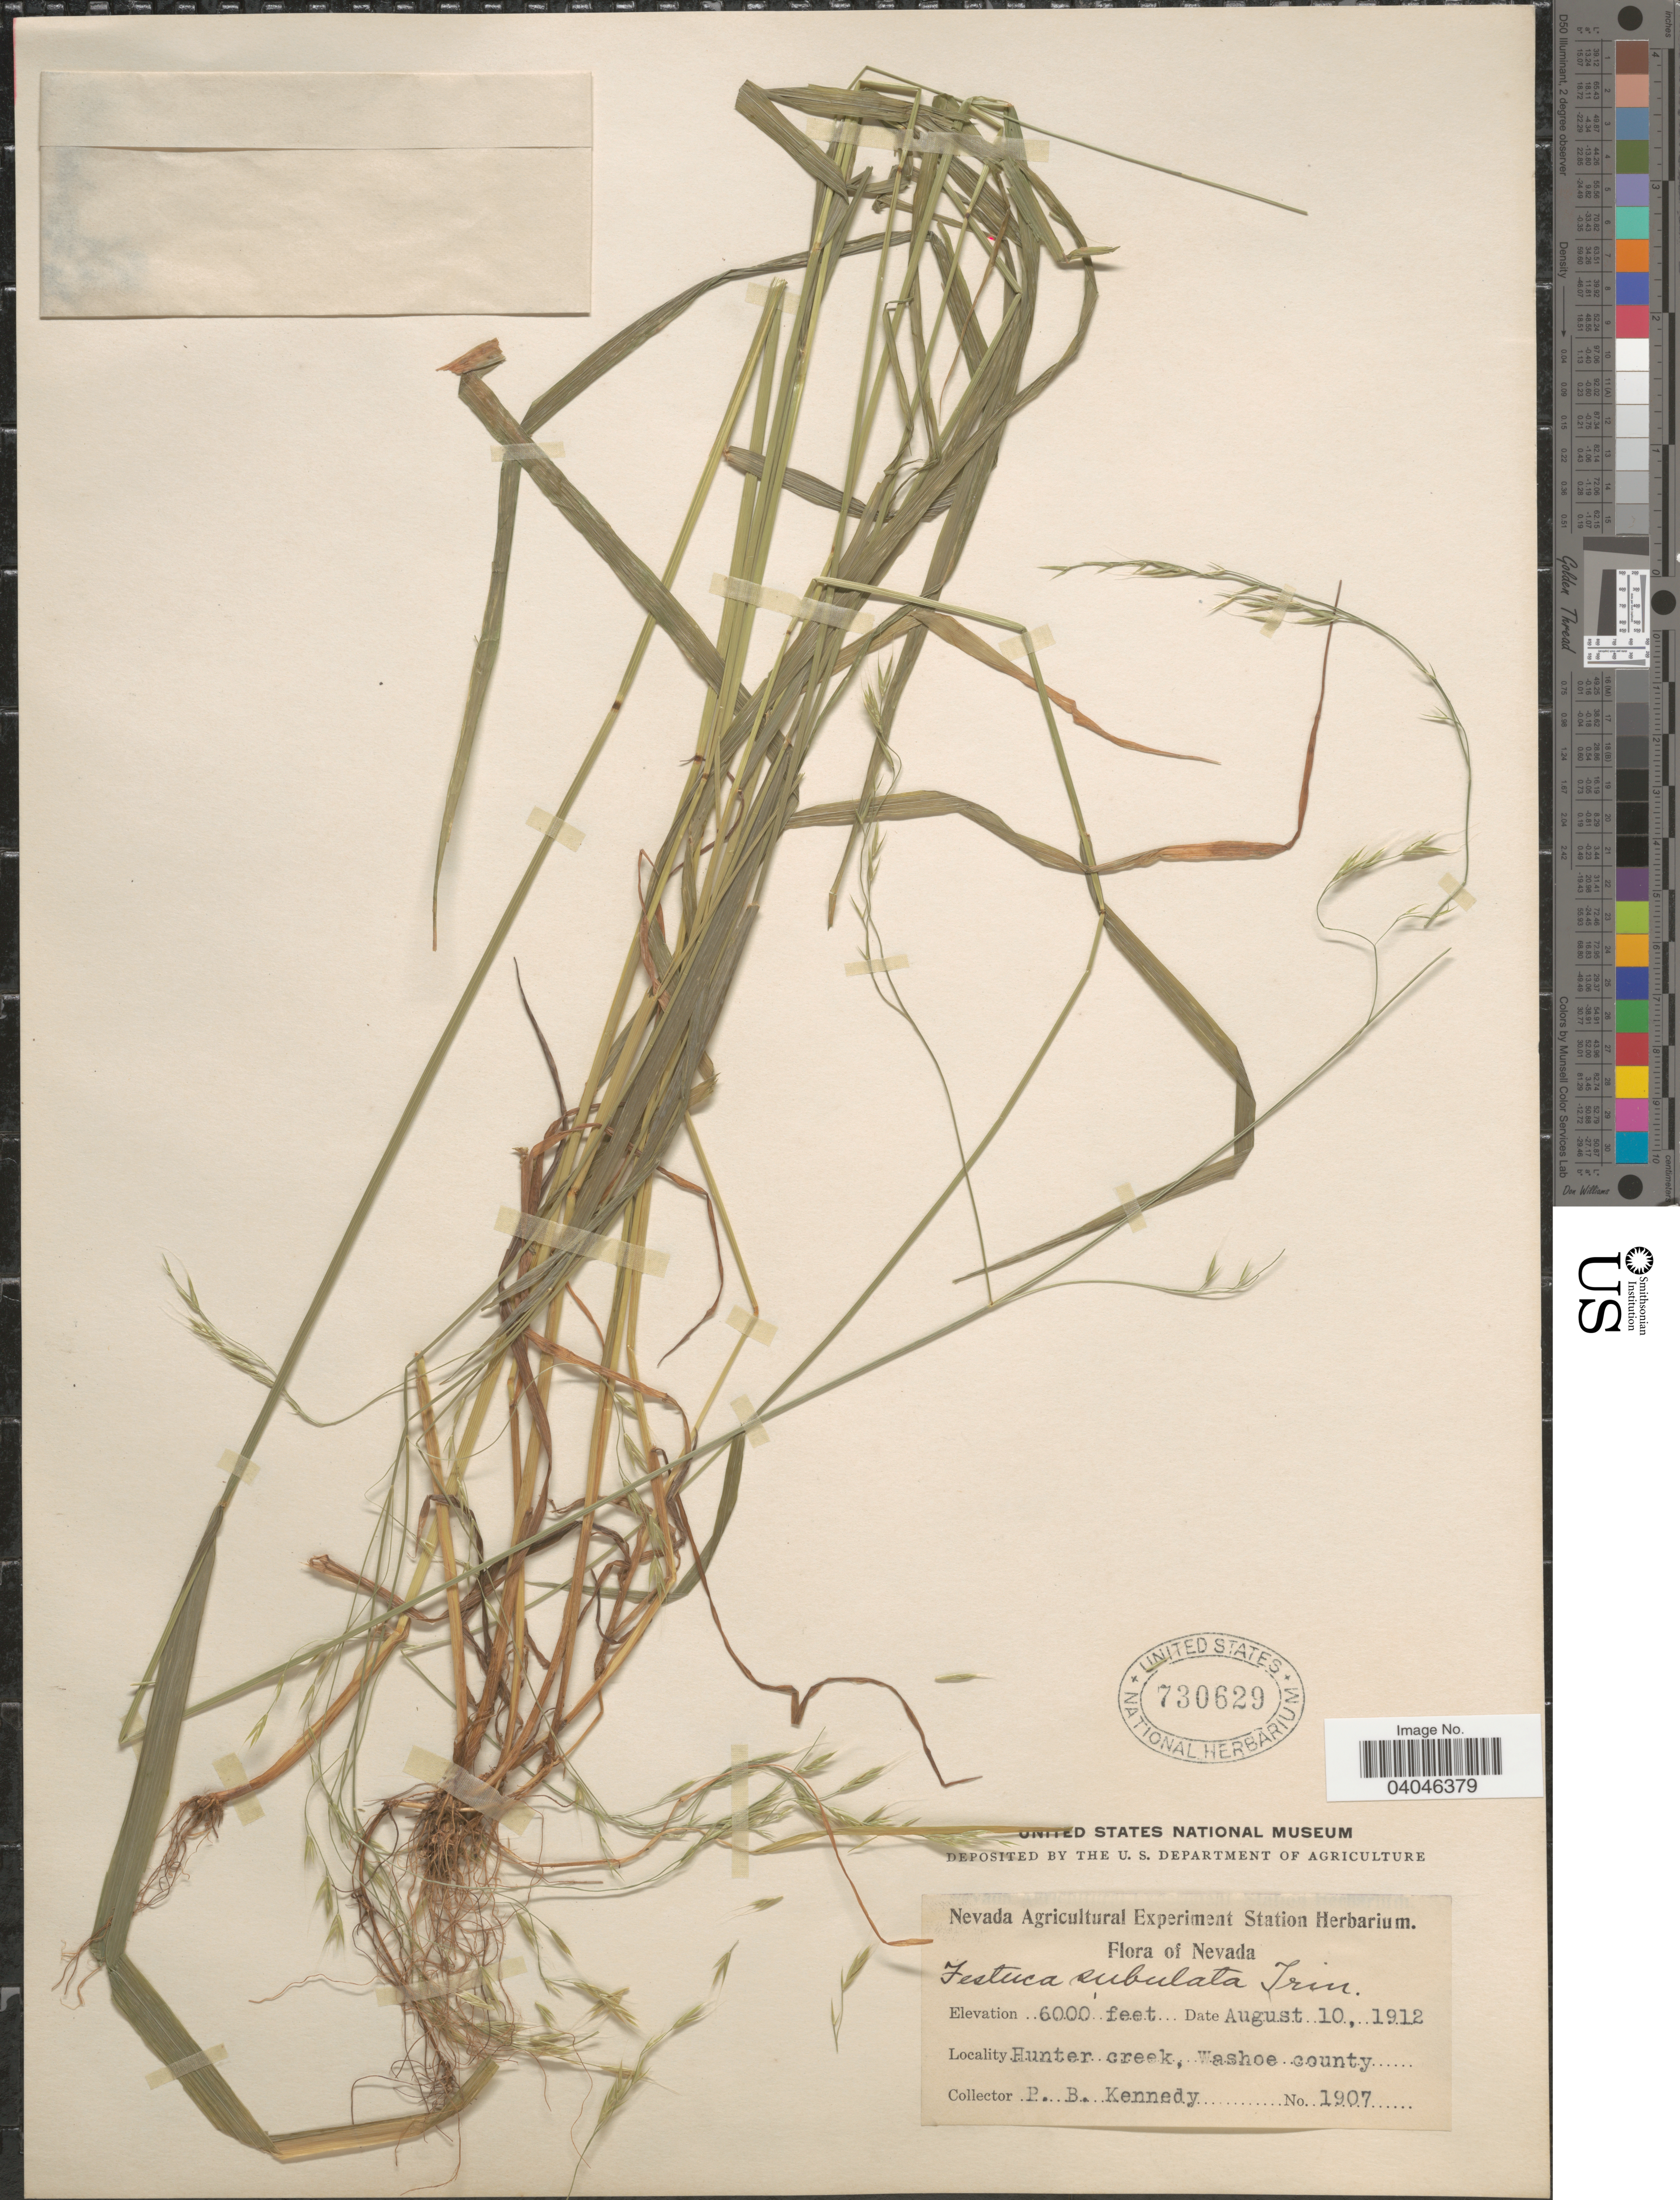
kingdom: Plantae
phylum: Tracheophyta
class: Liliopsida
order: Poales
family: Poaceae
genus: Festuca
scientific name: Festuca subulata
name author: Trin.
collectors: P. B. Kennedy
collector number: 1907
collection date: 1912-08-10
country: United States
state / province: Nevada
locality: Hunter creek., Washoe county.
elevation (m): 1829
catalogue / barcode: US 730629